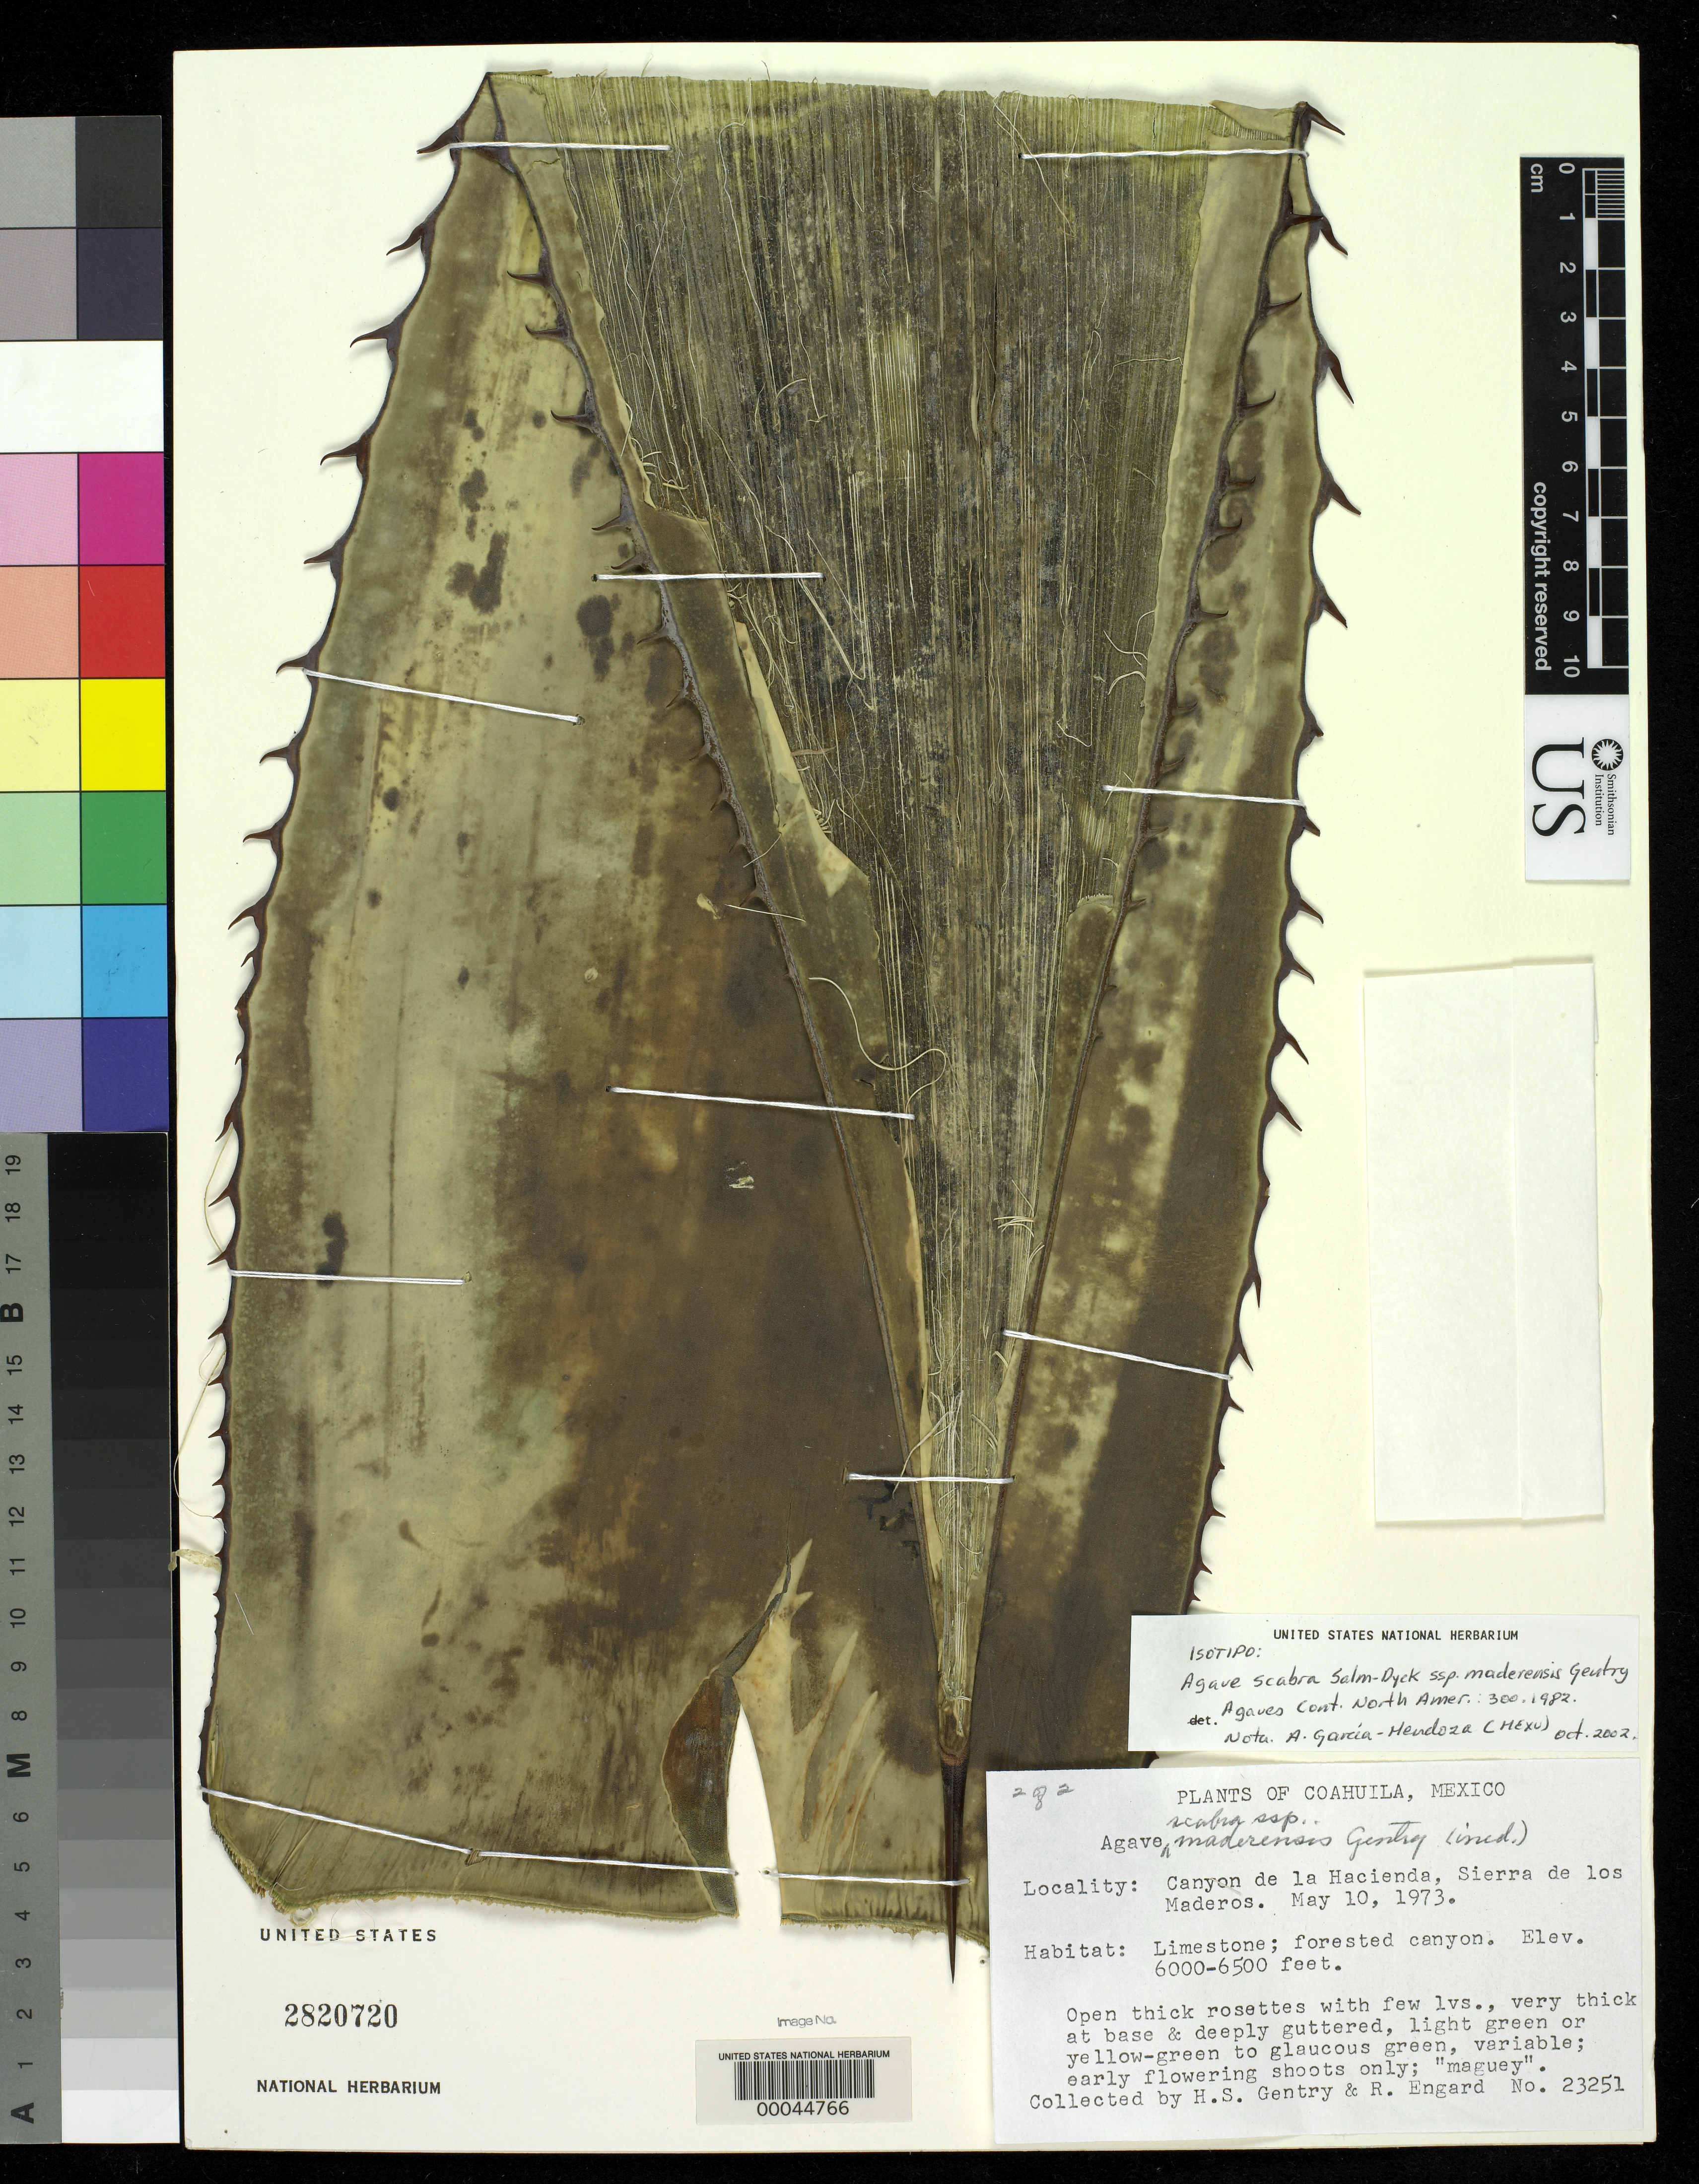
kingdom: Plantae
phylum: Tracheophyta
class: Liliopsida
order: Asparagales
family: Asparagaceae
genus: Agave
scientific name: Agave scabra subsp. maderensis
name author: Gentry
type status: Isotype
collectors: H. S. Gentry & R. Engard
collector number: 23251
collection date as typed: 10 May 1973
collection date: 1973-05-10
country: Mexico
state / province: Coahuila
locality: Canyon de la Hacienda, Sierra de Los Maderos.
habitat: Limestone; forested canyon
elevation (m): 1829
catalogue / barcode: US 2820720